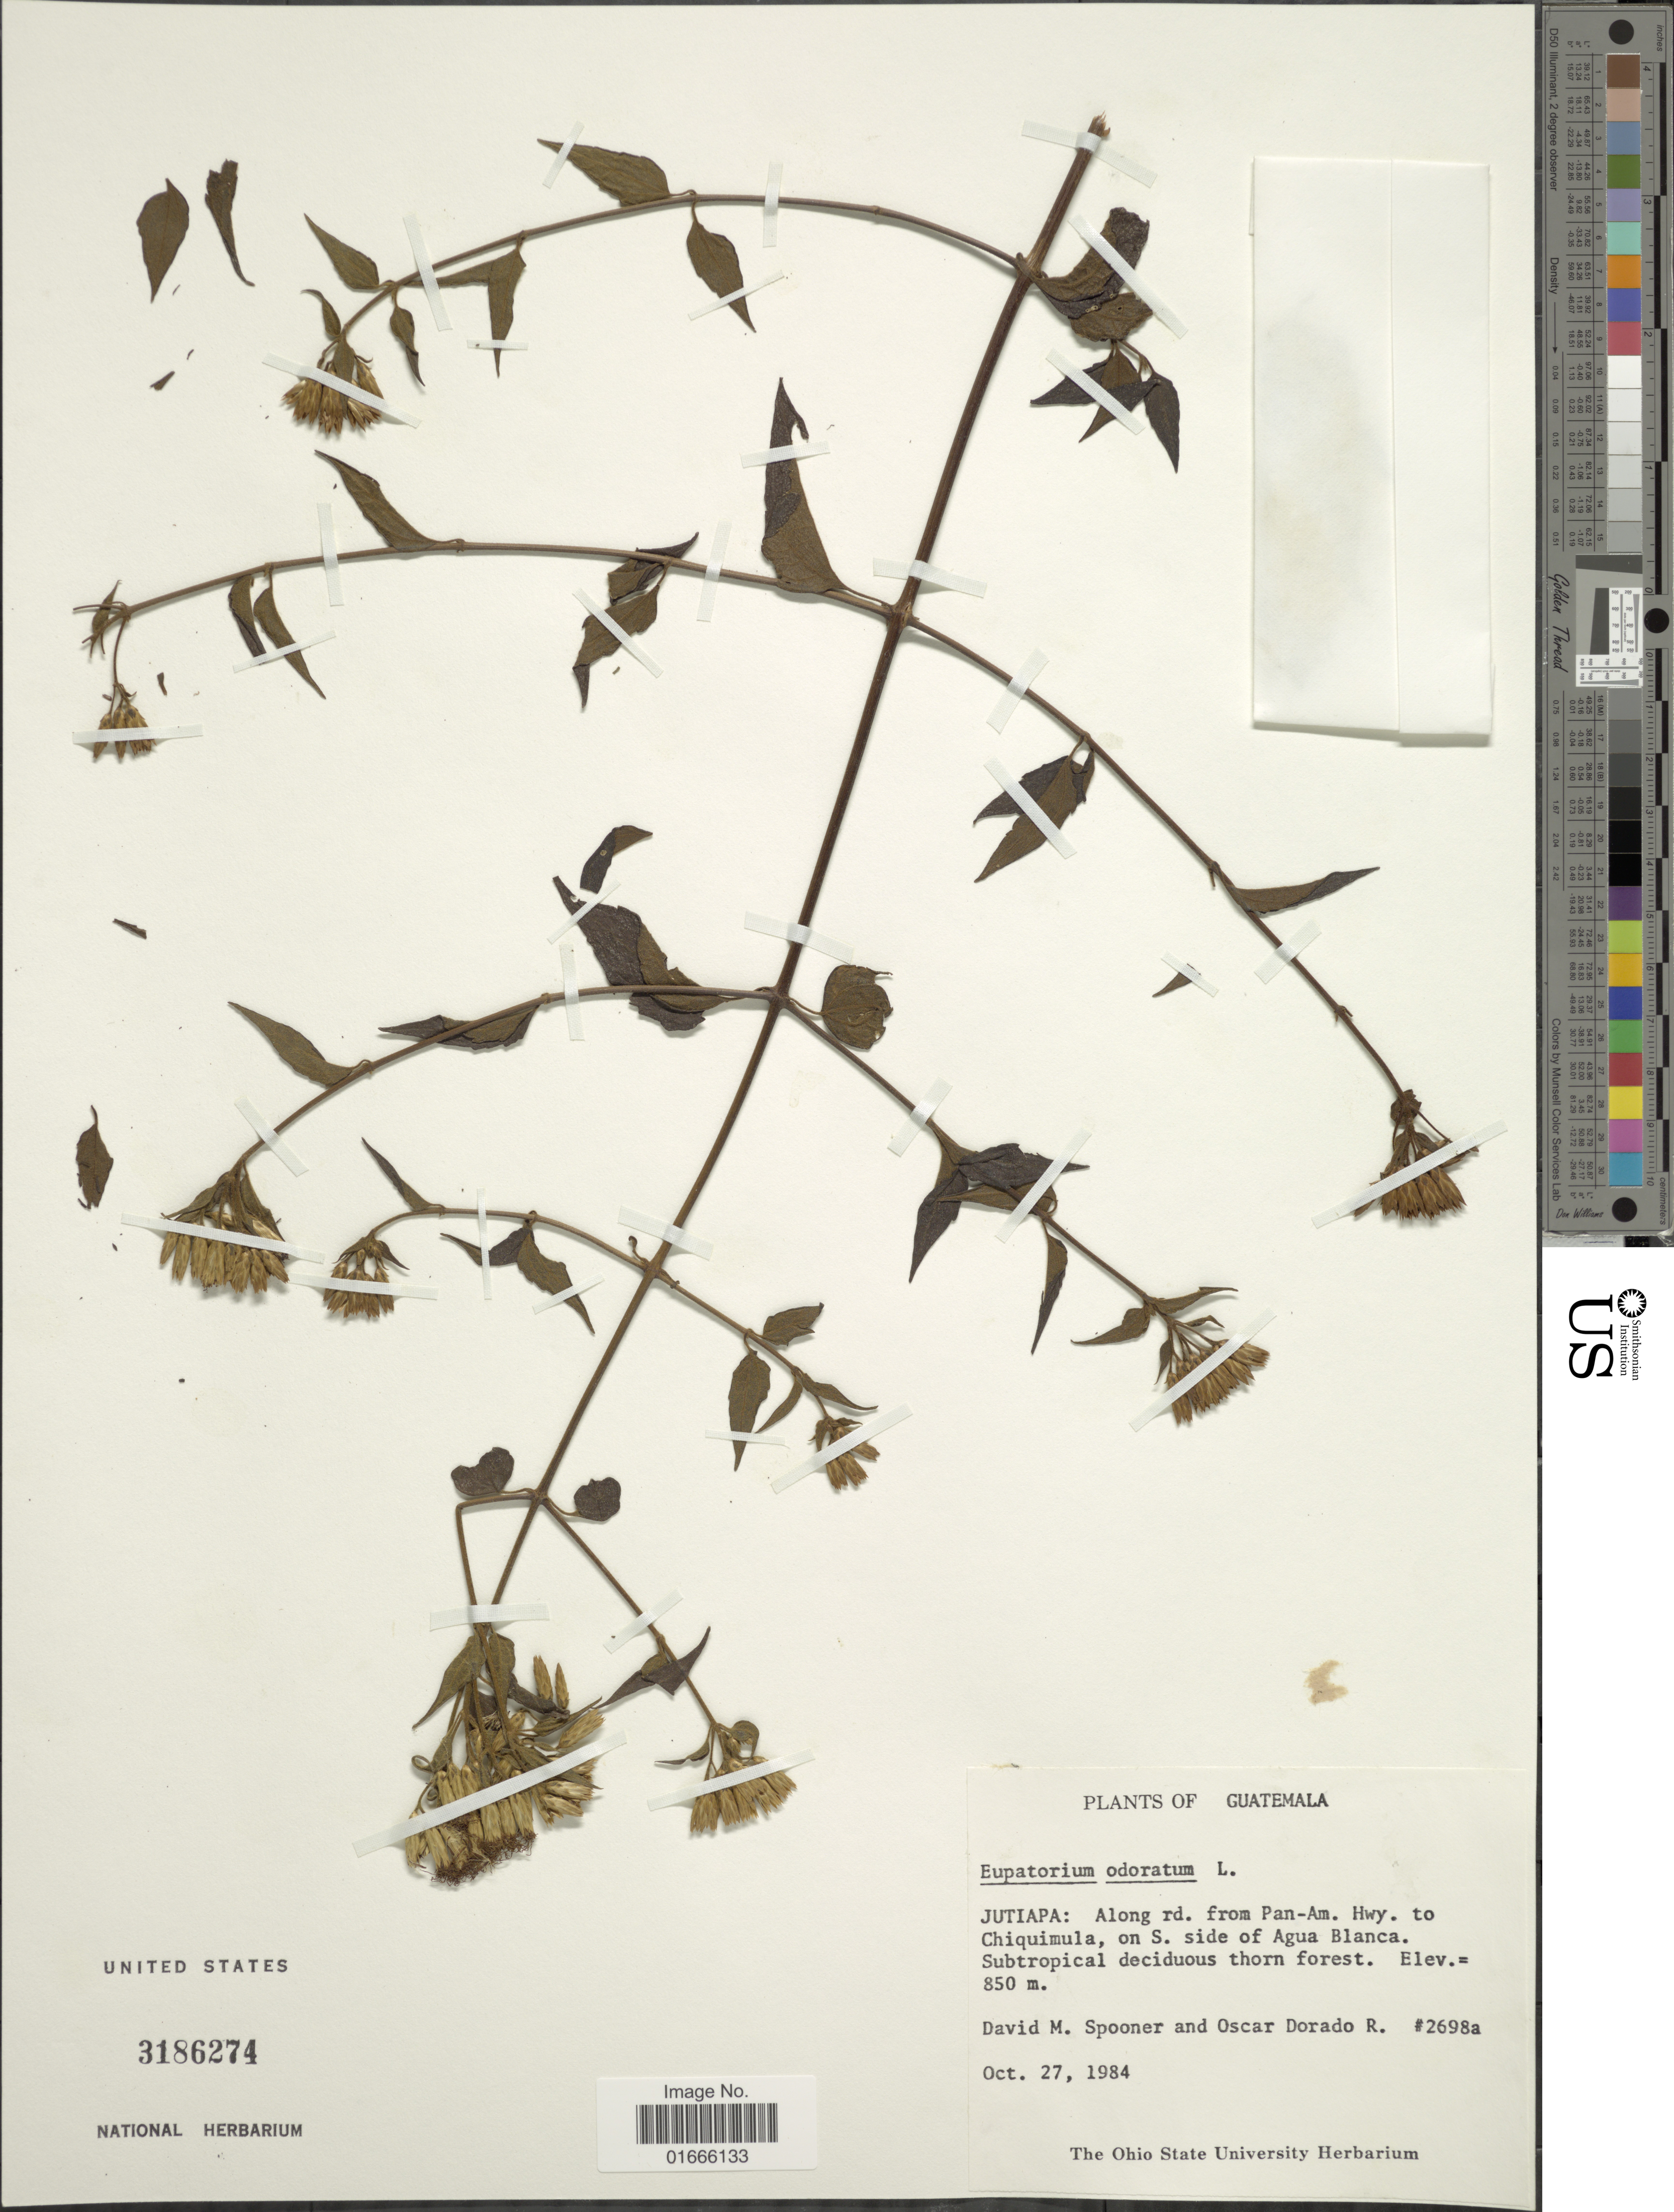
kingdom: Plantae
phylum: Tracheophyta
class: Magnoliopsida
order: Asterales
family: Asteraceae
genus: Chromolaena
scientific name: Chromolaena odorata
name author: (L.) R.M. King & H. Rob.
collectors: D. Spooner & O. R. Dorado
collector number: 2698a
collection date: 1984-10-27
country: Guatemala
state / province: Jutiapa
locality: Along rd. from Pan-Am, Hwy. to Chiquimula, on S. side of Agua Blanca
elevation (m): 850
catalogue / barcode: US 3186274